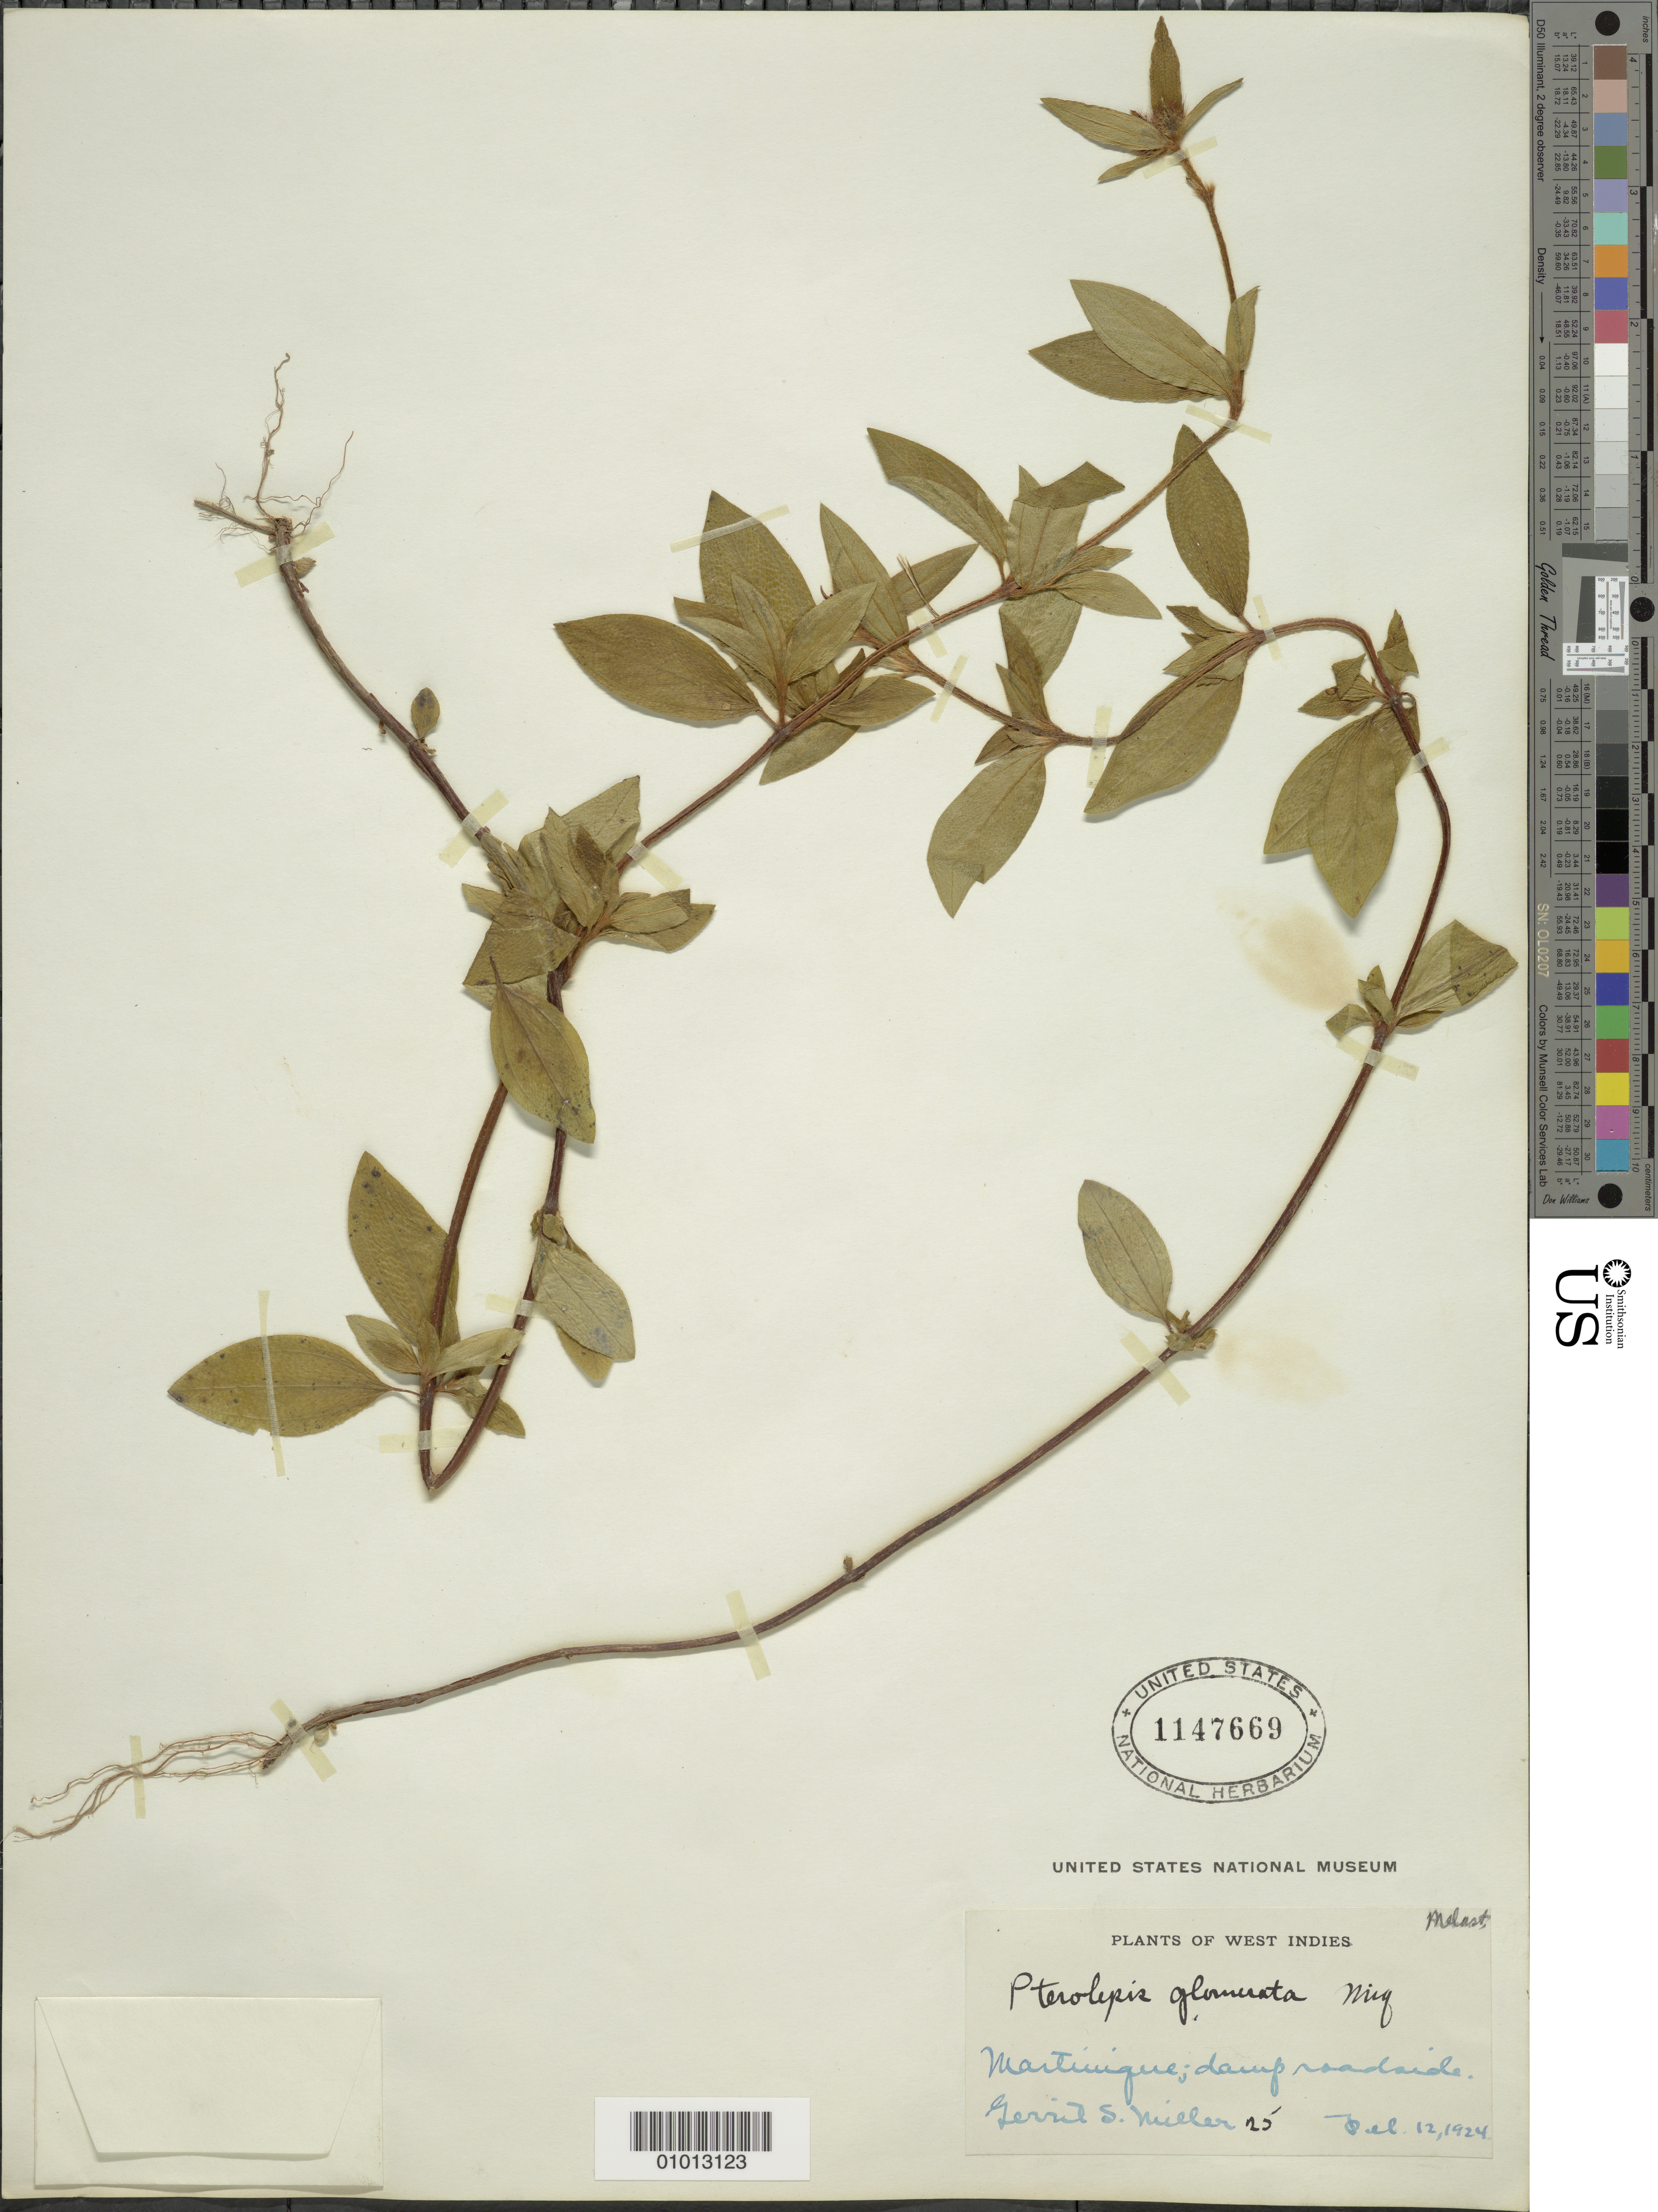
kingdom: Plantae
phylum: Tracheophyta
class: Magnoliopsida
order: Myrtales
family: Melastomataceae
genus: Pterolepis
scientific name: Pterolepis glomerata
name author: (Rottb.) Miq.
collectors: G. S. Miller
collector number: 25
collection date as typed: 12 Feb 1924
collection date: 1924-02-12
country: Martinique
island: Martinique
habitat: Damp roadside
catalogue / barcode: US 1147669